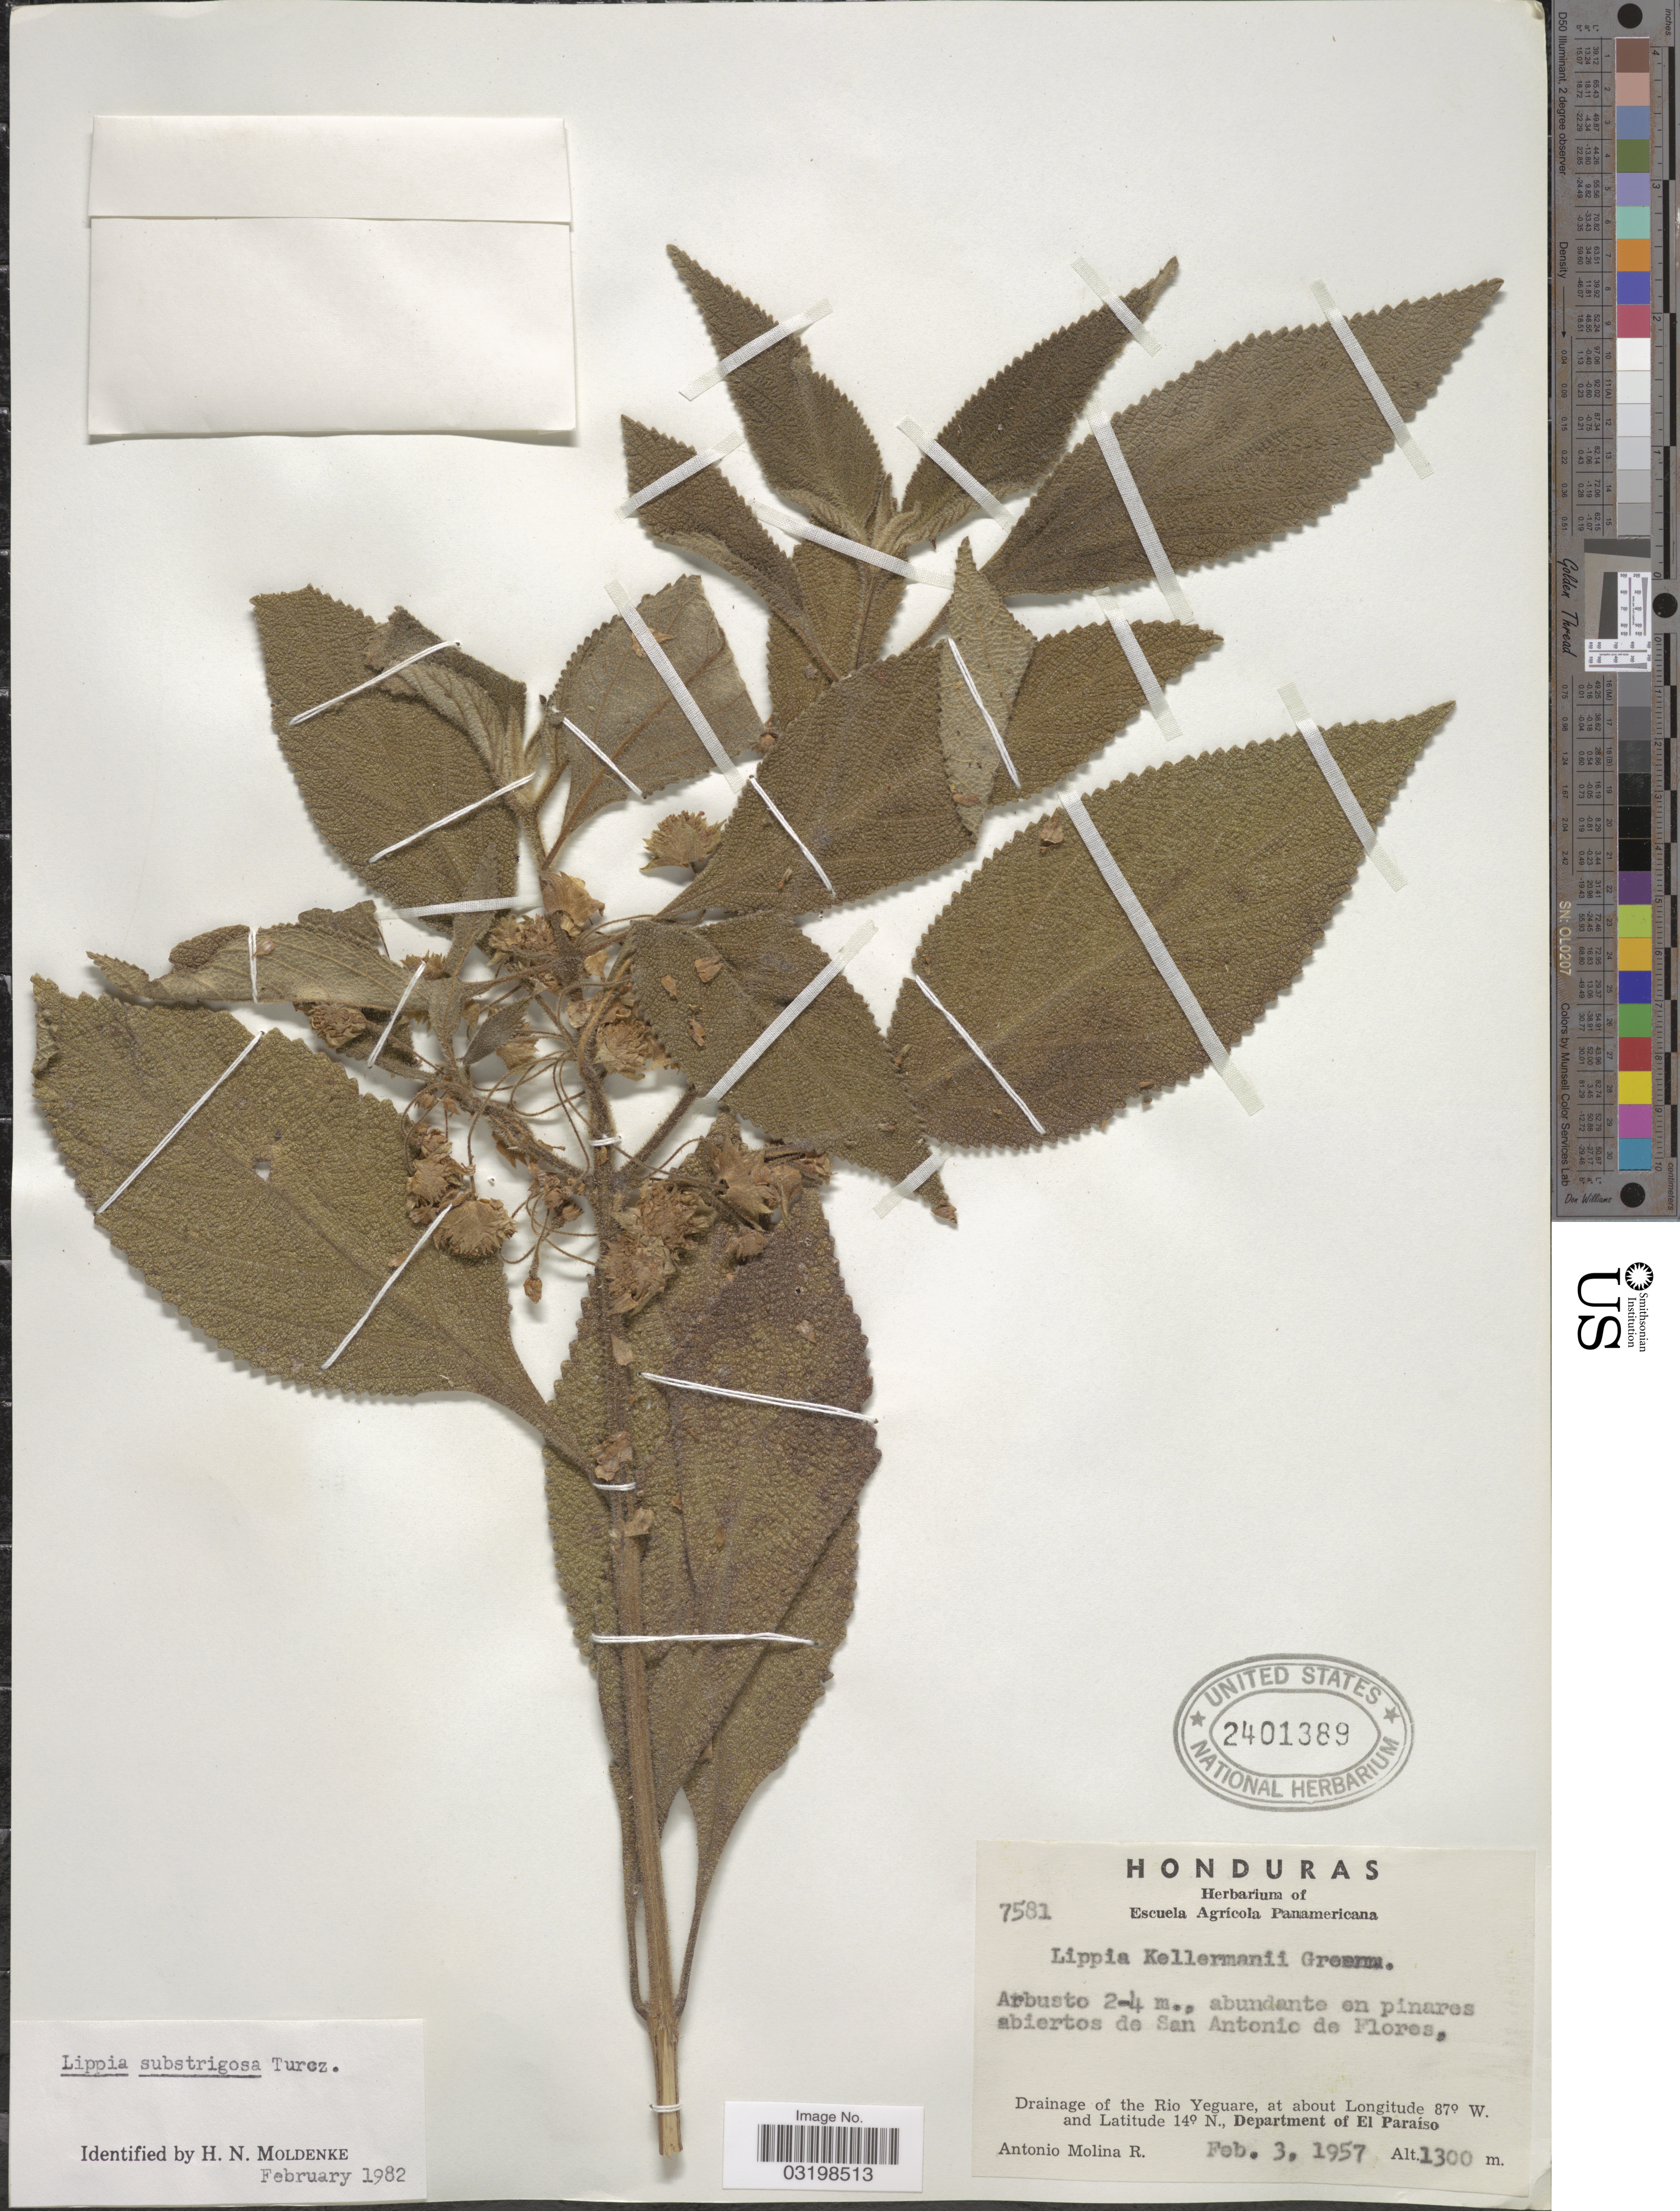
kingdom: Plantae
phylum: Tracheophyta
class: Magnoliopsida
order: Lamiales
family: Verbenaceae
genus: Lippia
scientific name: Lippia umbellata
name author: Cav.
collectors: A. Molina R.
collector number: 7581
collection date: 1957-02-03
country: Honduras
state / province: El Paraíso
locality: Drainage of the Rio Yeguare, Department of El Paraíso.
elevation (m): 1300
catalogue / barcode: US 2401389